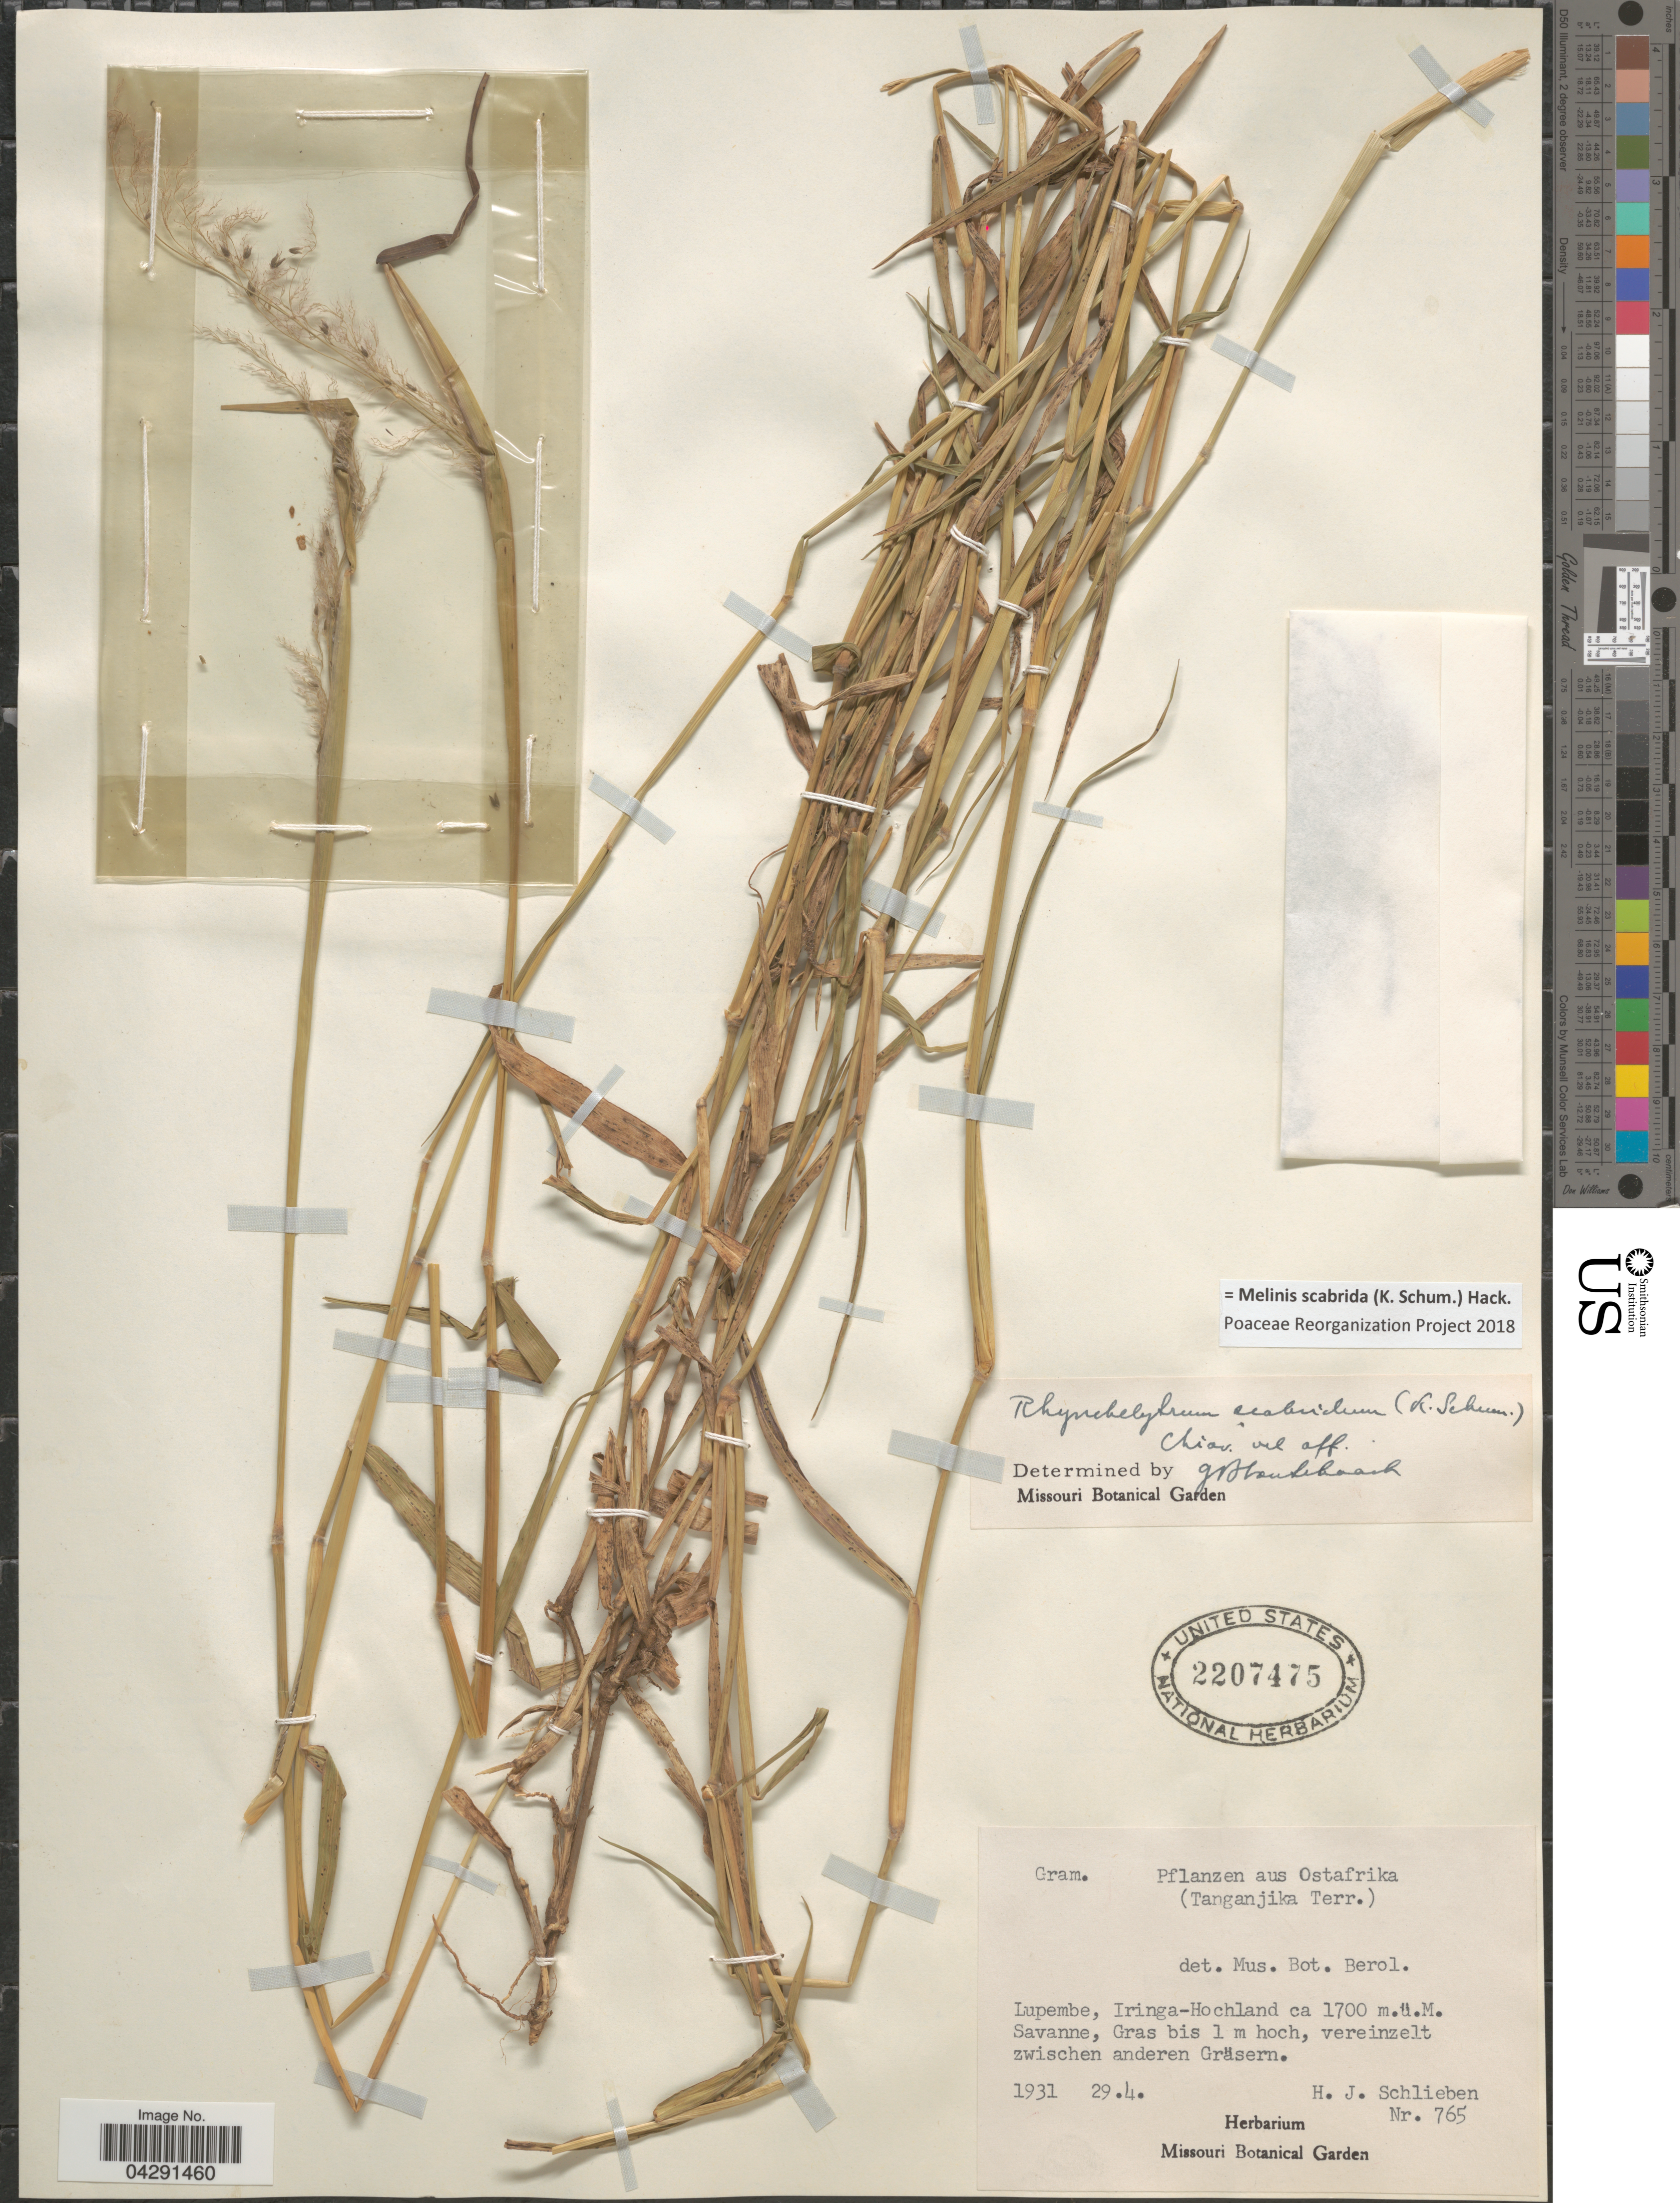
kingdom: Plantae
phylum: Tracheophyta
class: Liliopsida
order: Poales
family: Poaceae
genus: Melinis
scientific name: Melinis scabrida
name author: (K. Schum.) Hack.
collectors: H. J. Schlieben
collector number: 765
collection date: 1931-04-29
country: Tanzania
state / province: Iringa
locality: Ostafrika. (Tanganjika Terr.) Lupembe, Iringa-Hochland. Savanne, Gras bis 1 m hoch, vereinzelt zwischen anderen Gräsern.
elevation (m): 1700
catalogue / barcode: US 2207475